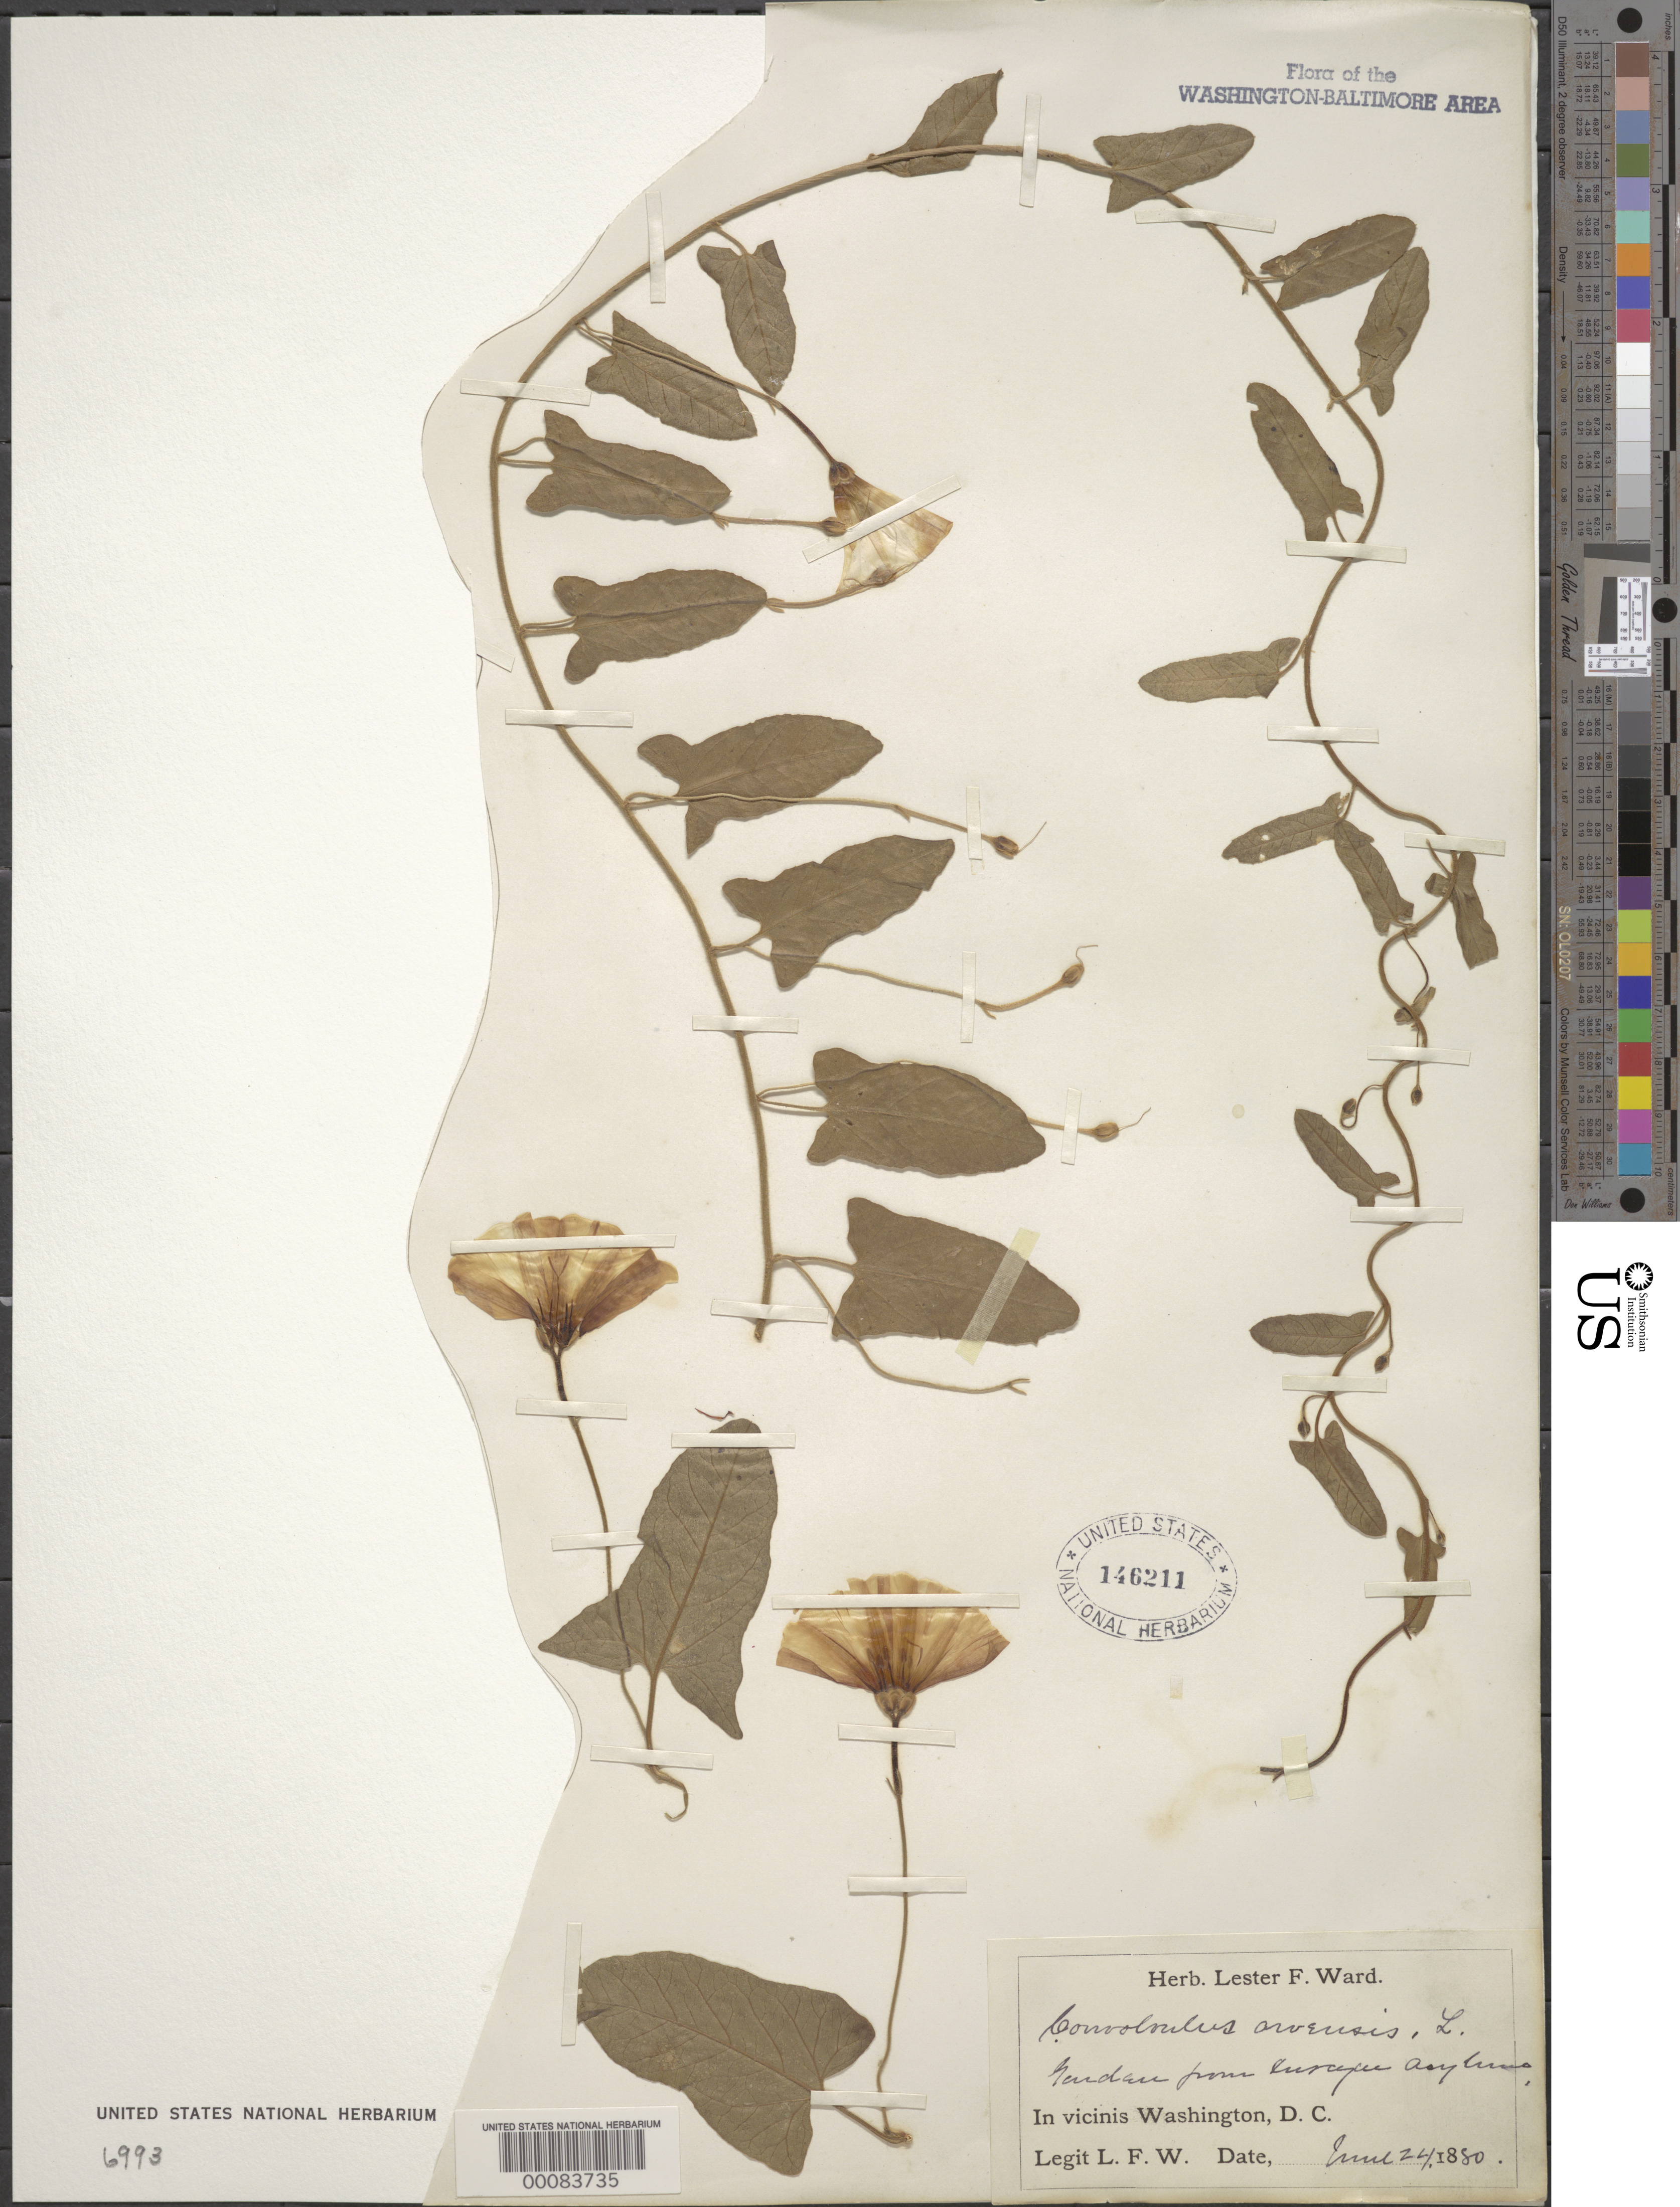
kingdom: Plantae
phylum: Tracheophyta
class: Magnoliopsida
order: Solanales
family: Convolvulaceae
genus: Convolvulus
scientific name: Convolvulus arvensis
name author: L.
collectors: L. F. Ward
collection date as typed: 24 Jun 1880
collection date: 1880-06-24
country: United States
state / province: District of Columbia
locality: Asylums, Washington, D.C. and vicinity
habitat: Garden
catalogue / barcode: US 146211